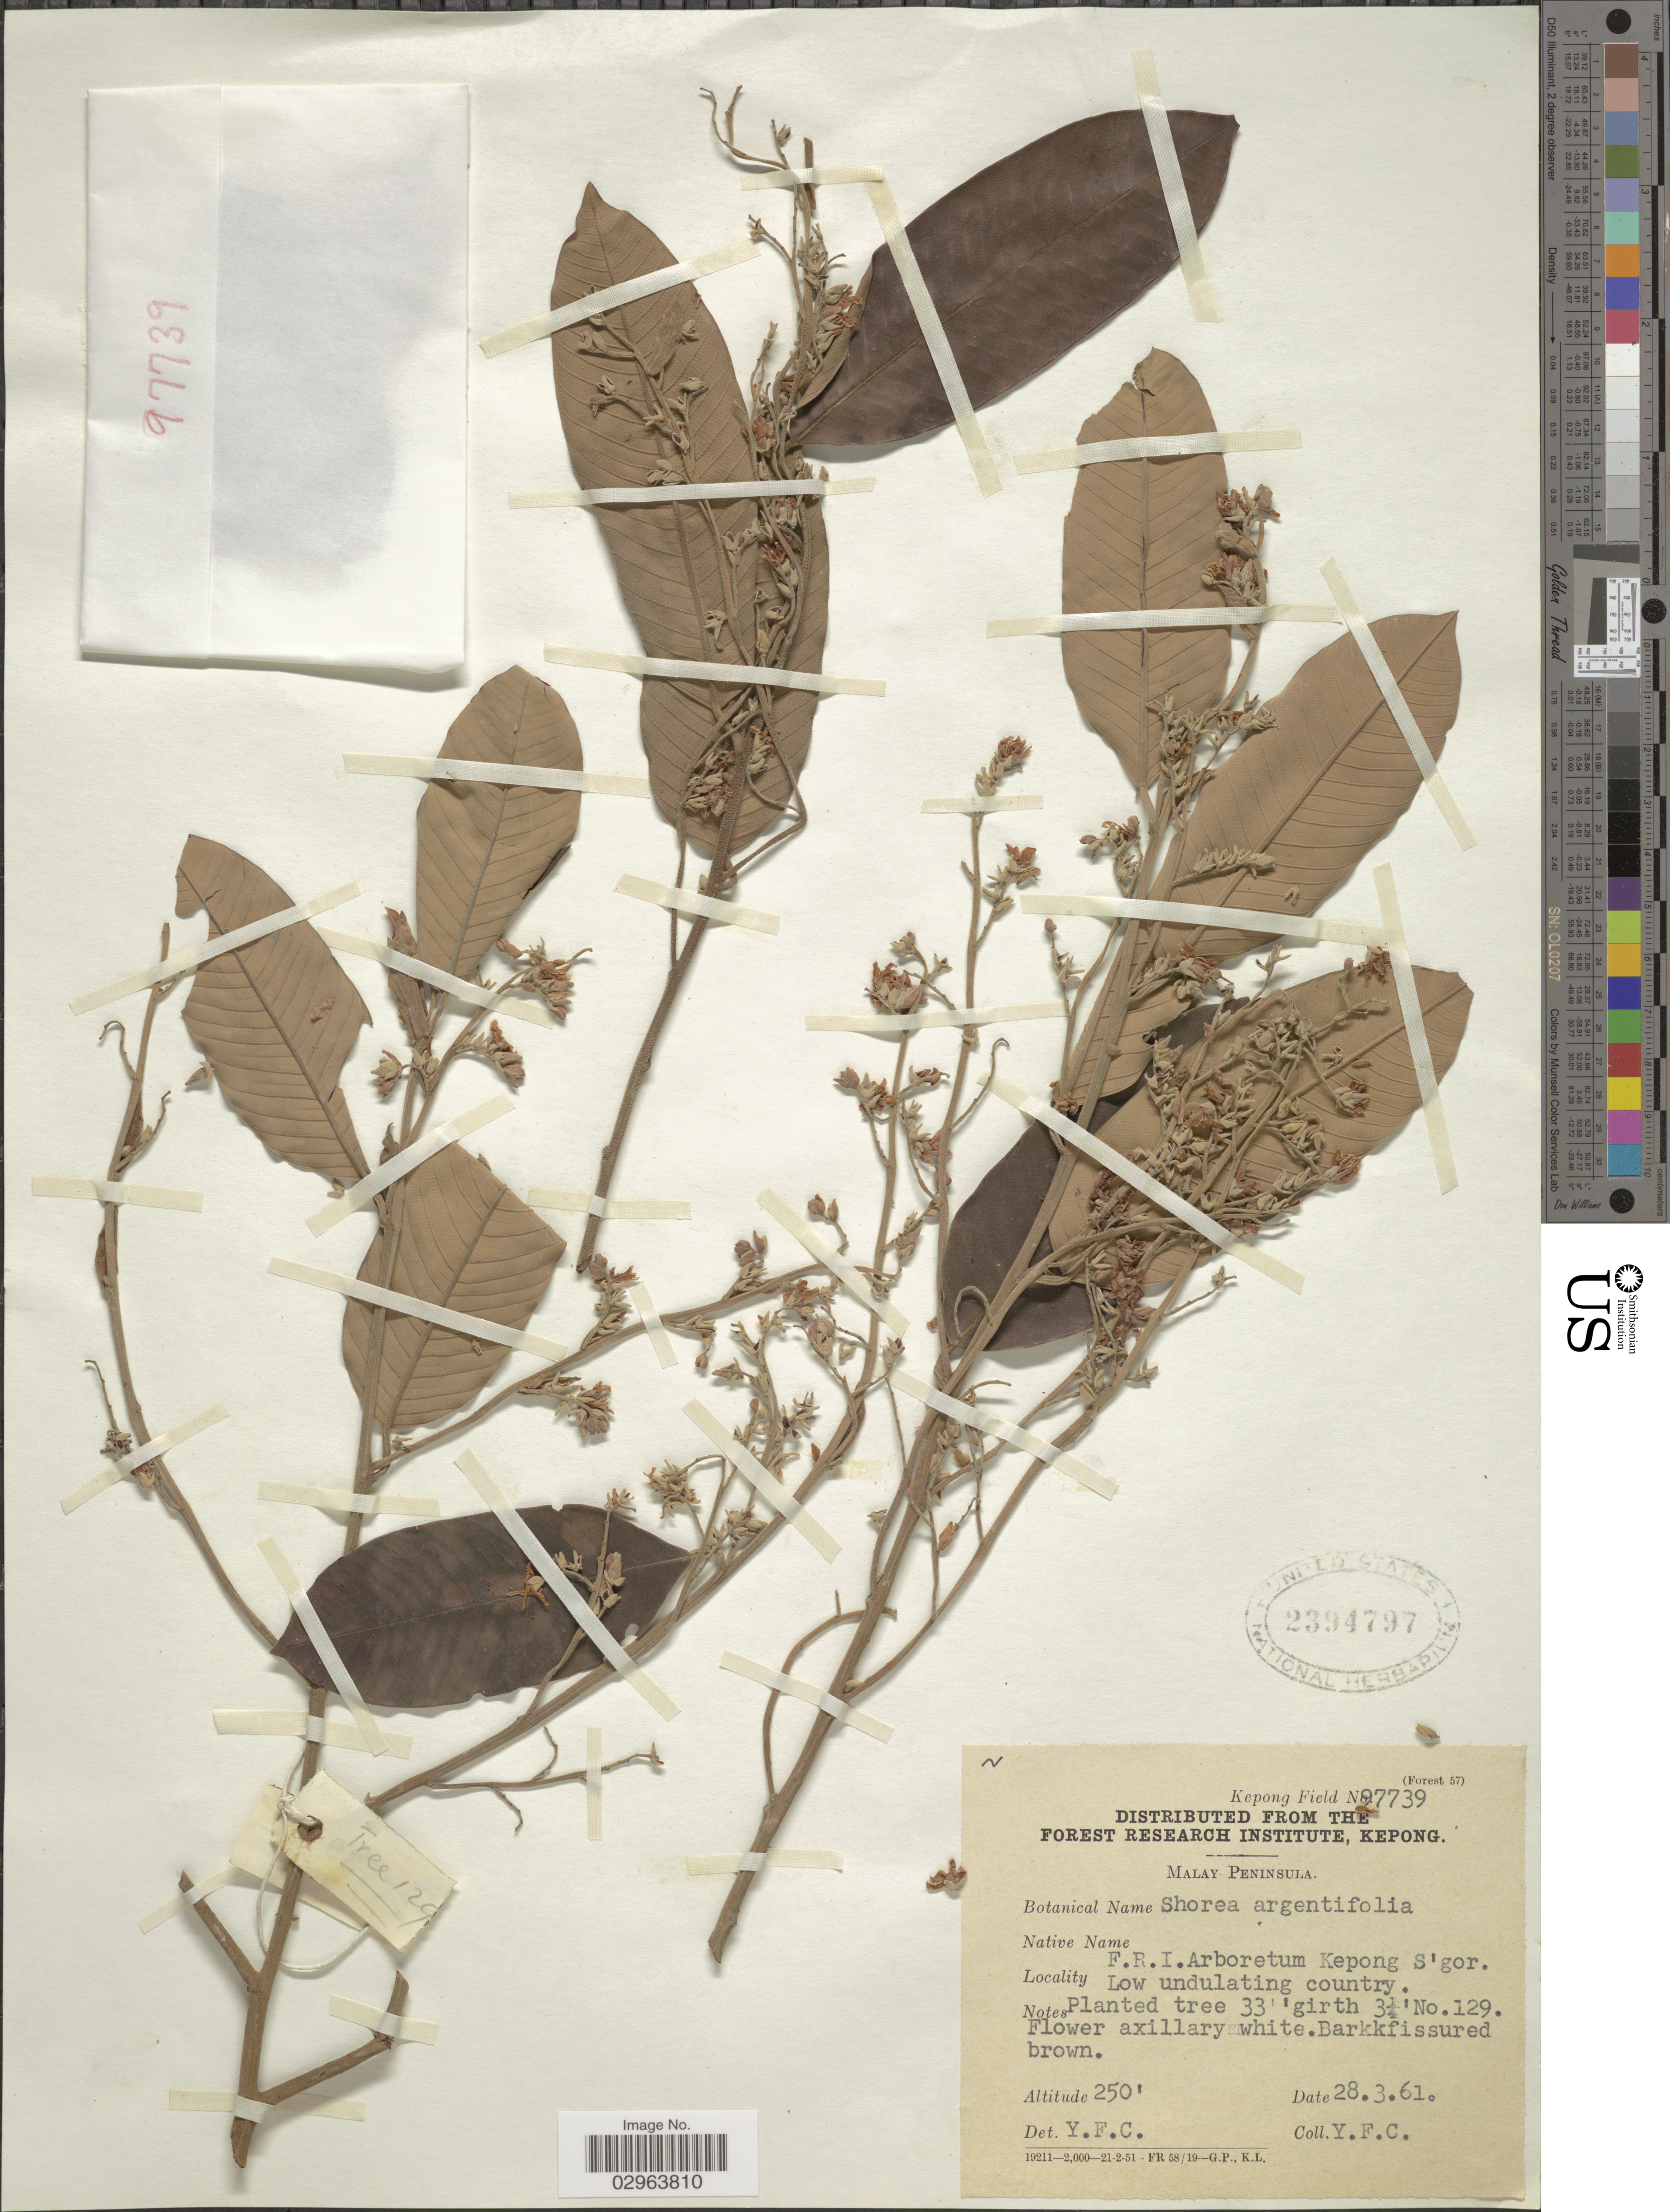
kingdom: Plantae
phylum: Tracheophyta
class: Magnoliopsida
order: Malvales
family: Dipterocarpaceae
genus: Rubroshorea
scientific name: Rubroshorea argentifolia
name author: (Symington) P.S. Ashton & J. Heck.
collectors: Y. F. C.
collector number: Kepong Field 97739?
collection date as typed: Transcribed d/m/y: 28/3/61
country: Malaysia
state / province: Selangor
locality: Malay Peninsula, F.R.I. Arboretum Kepong S'gor.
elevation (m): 76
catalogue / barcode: US 2394797